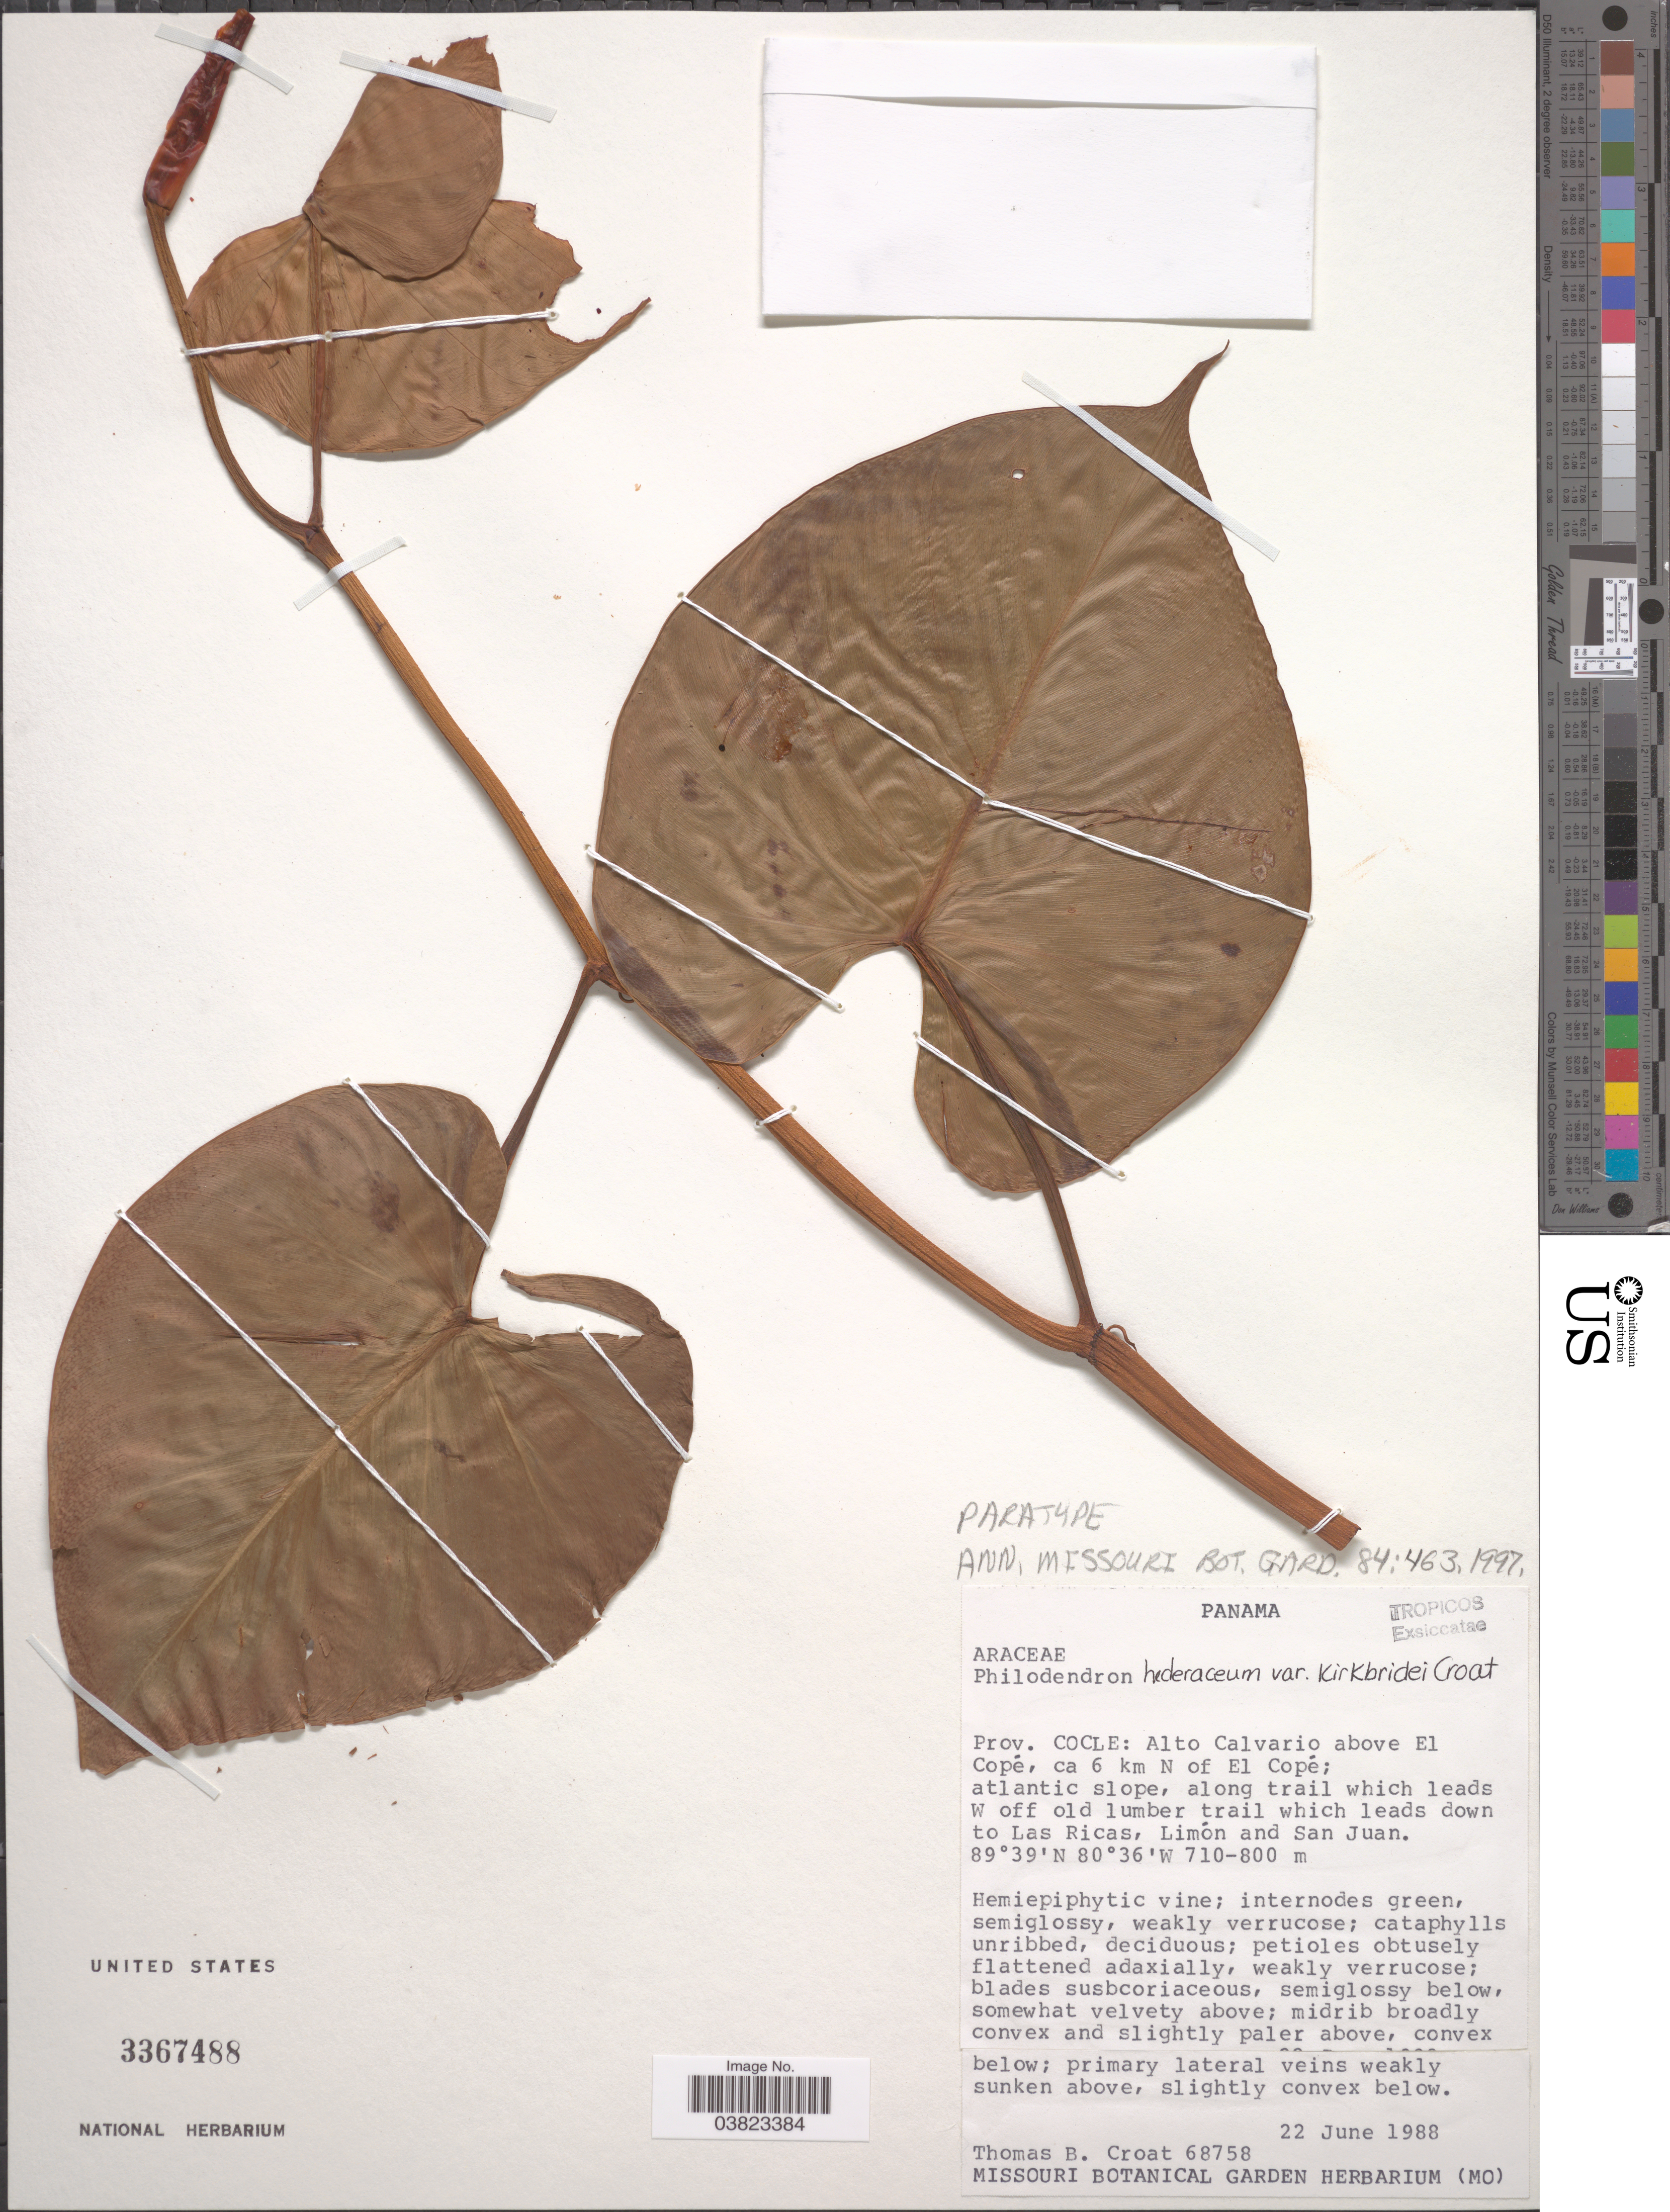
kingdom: Plantae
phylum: Tracheophyta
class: Liliopsida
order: Alismatales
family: Araceae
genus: Philodendron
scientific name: Philodendron hederaceum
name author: (Jacq.) Schott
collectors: T. B. Croat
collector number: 68758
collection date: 1988-06-22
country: Panama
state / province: Cocle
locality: Alto Calvario above El Copé, ca 6 km N of El Copé; atlantic slope, along trail which leads W off old lumber trail which leads down to Las Ricas, Limón and San Juan.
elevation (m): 710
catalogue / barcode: US 3367488